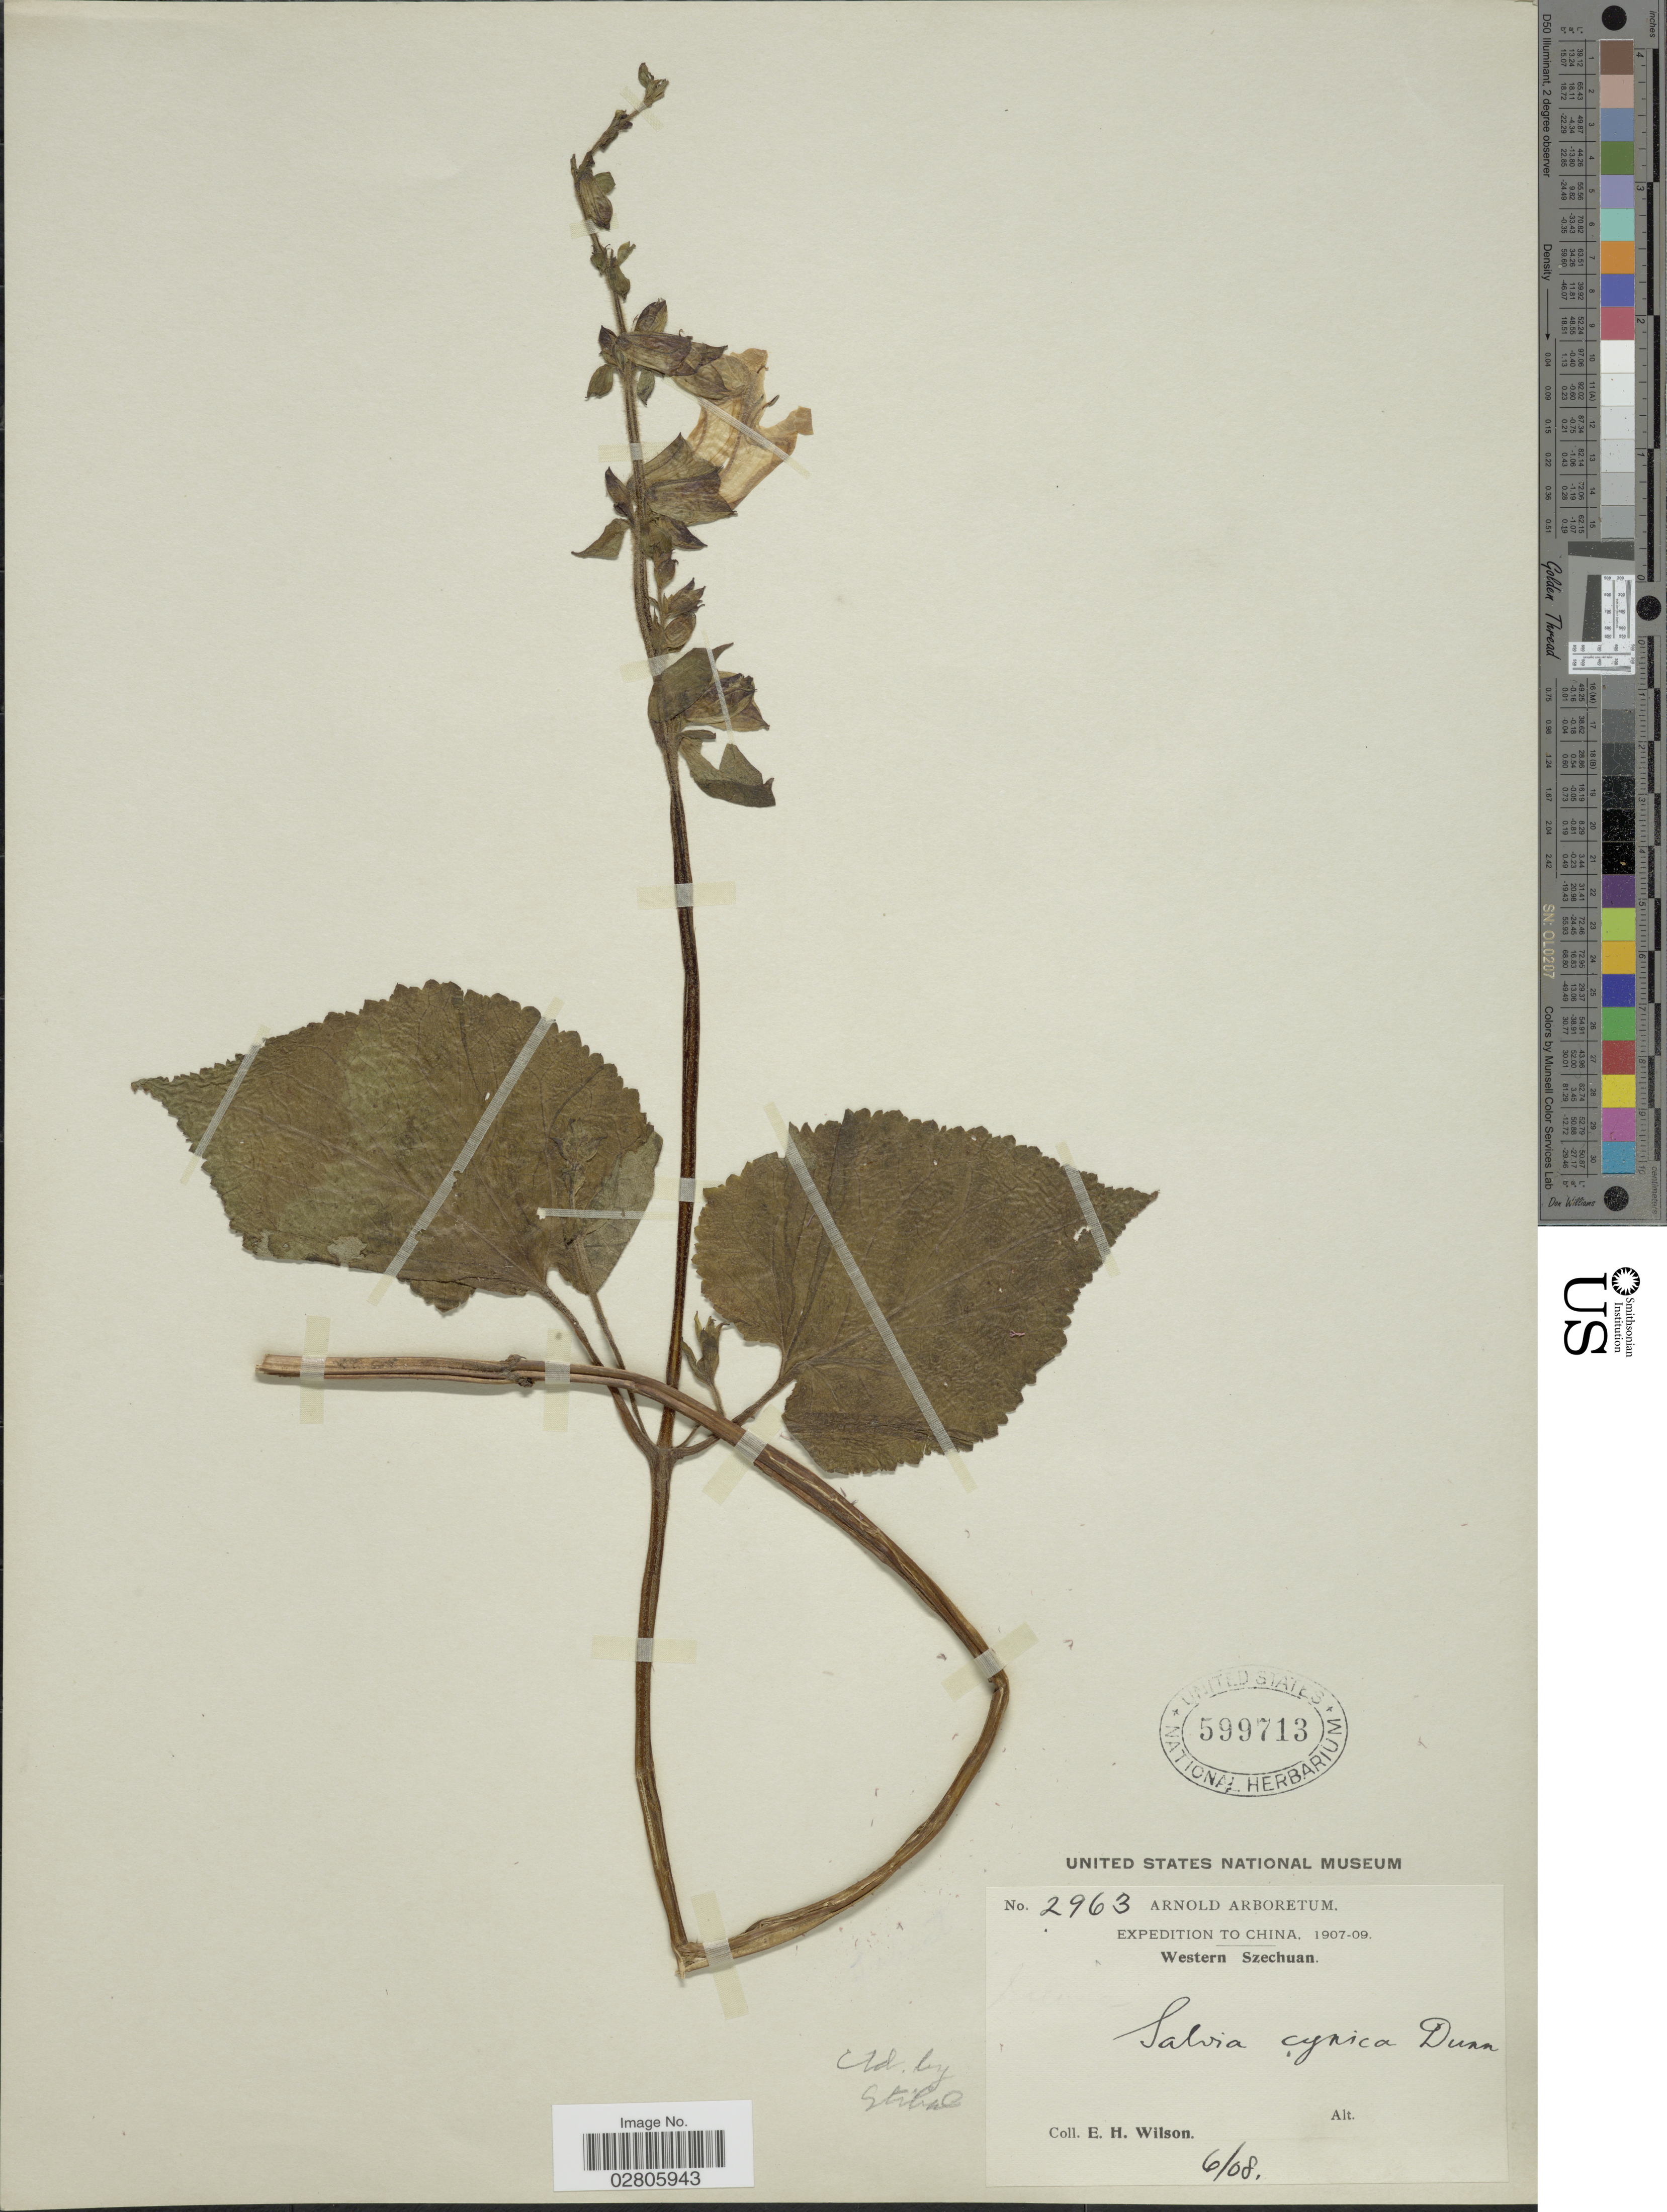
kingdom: Plantae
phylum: Tracheophyta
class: Magnoliopsida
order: Lamiales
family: Lamiaceae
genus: Salvia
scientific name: Salvia cynica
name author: Dunn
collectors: E. Wilson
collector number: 2963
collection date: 1908-06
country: China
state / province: Sichuan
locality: Western Szechuan.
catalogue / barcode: US 599713